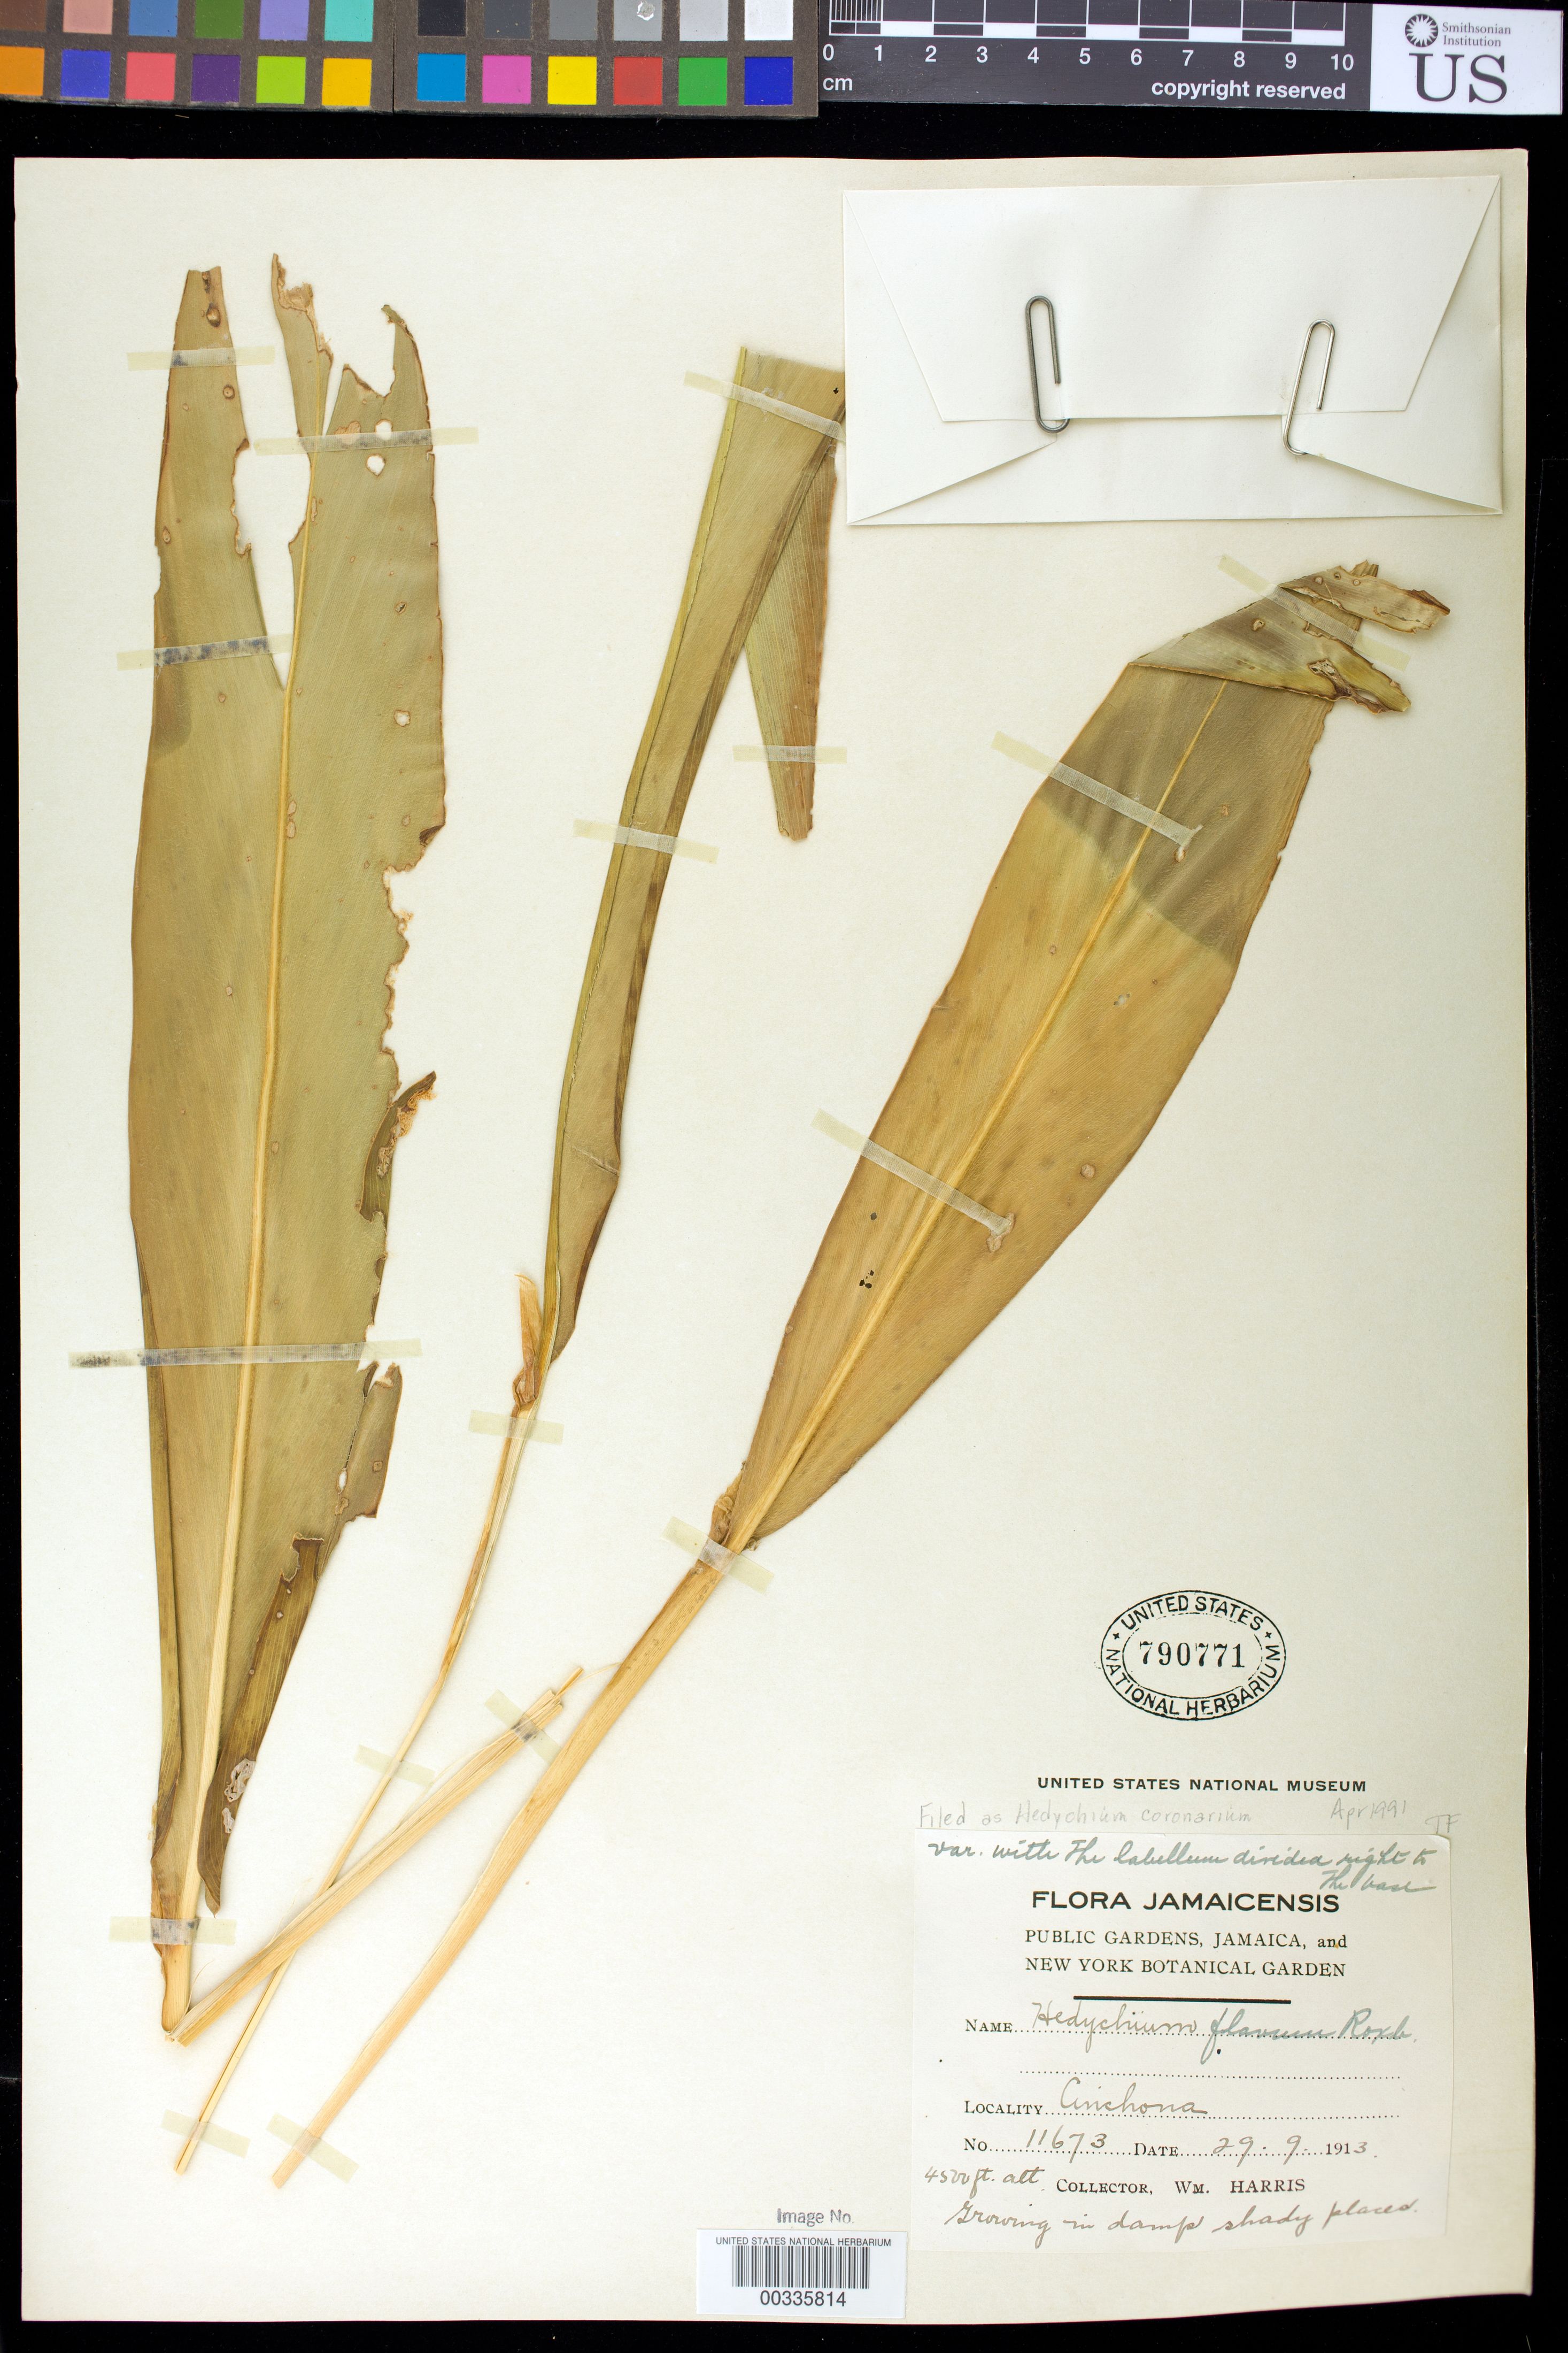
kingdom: Plantae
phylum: Tracheophyta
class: Liliopsida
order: Zingiberales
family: Zingiberaceae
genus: Hedychium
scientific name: Hedychium coronarium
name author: J. Koenig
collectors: W. H. Harris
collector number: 11673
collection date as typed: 29 Sep 1913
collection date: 1913-09-29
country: Jamaica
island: Greater Antilles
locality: Cinchona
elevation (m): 1372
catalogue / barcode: US 790771